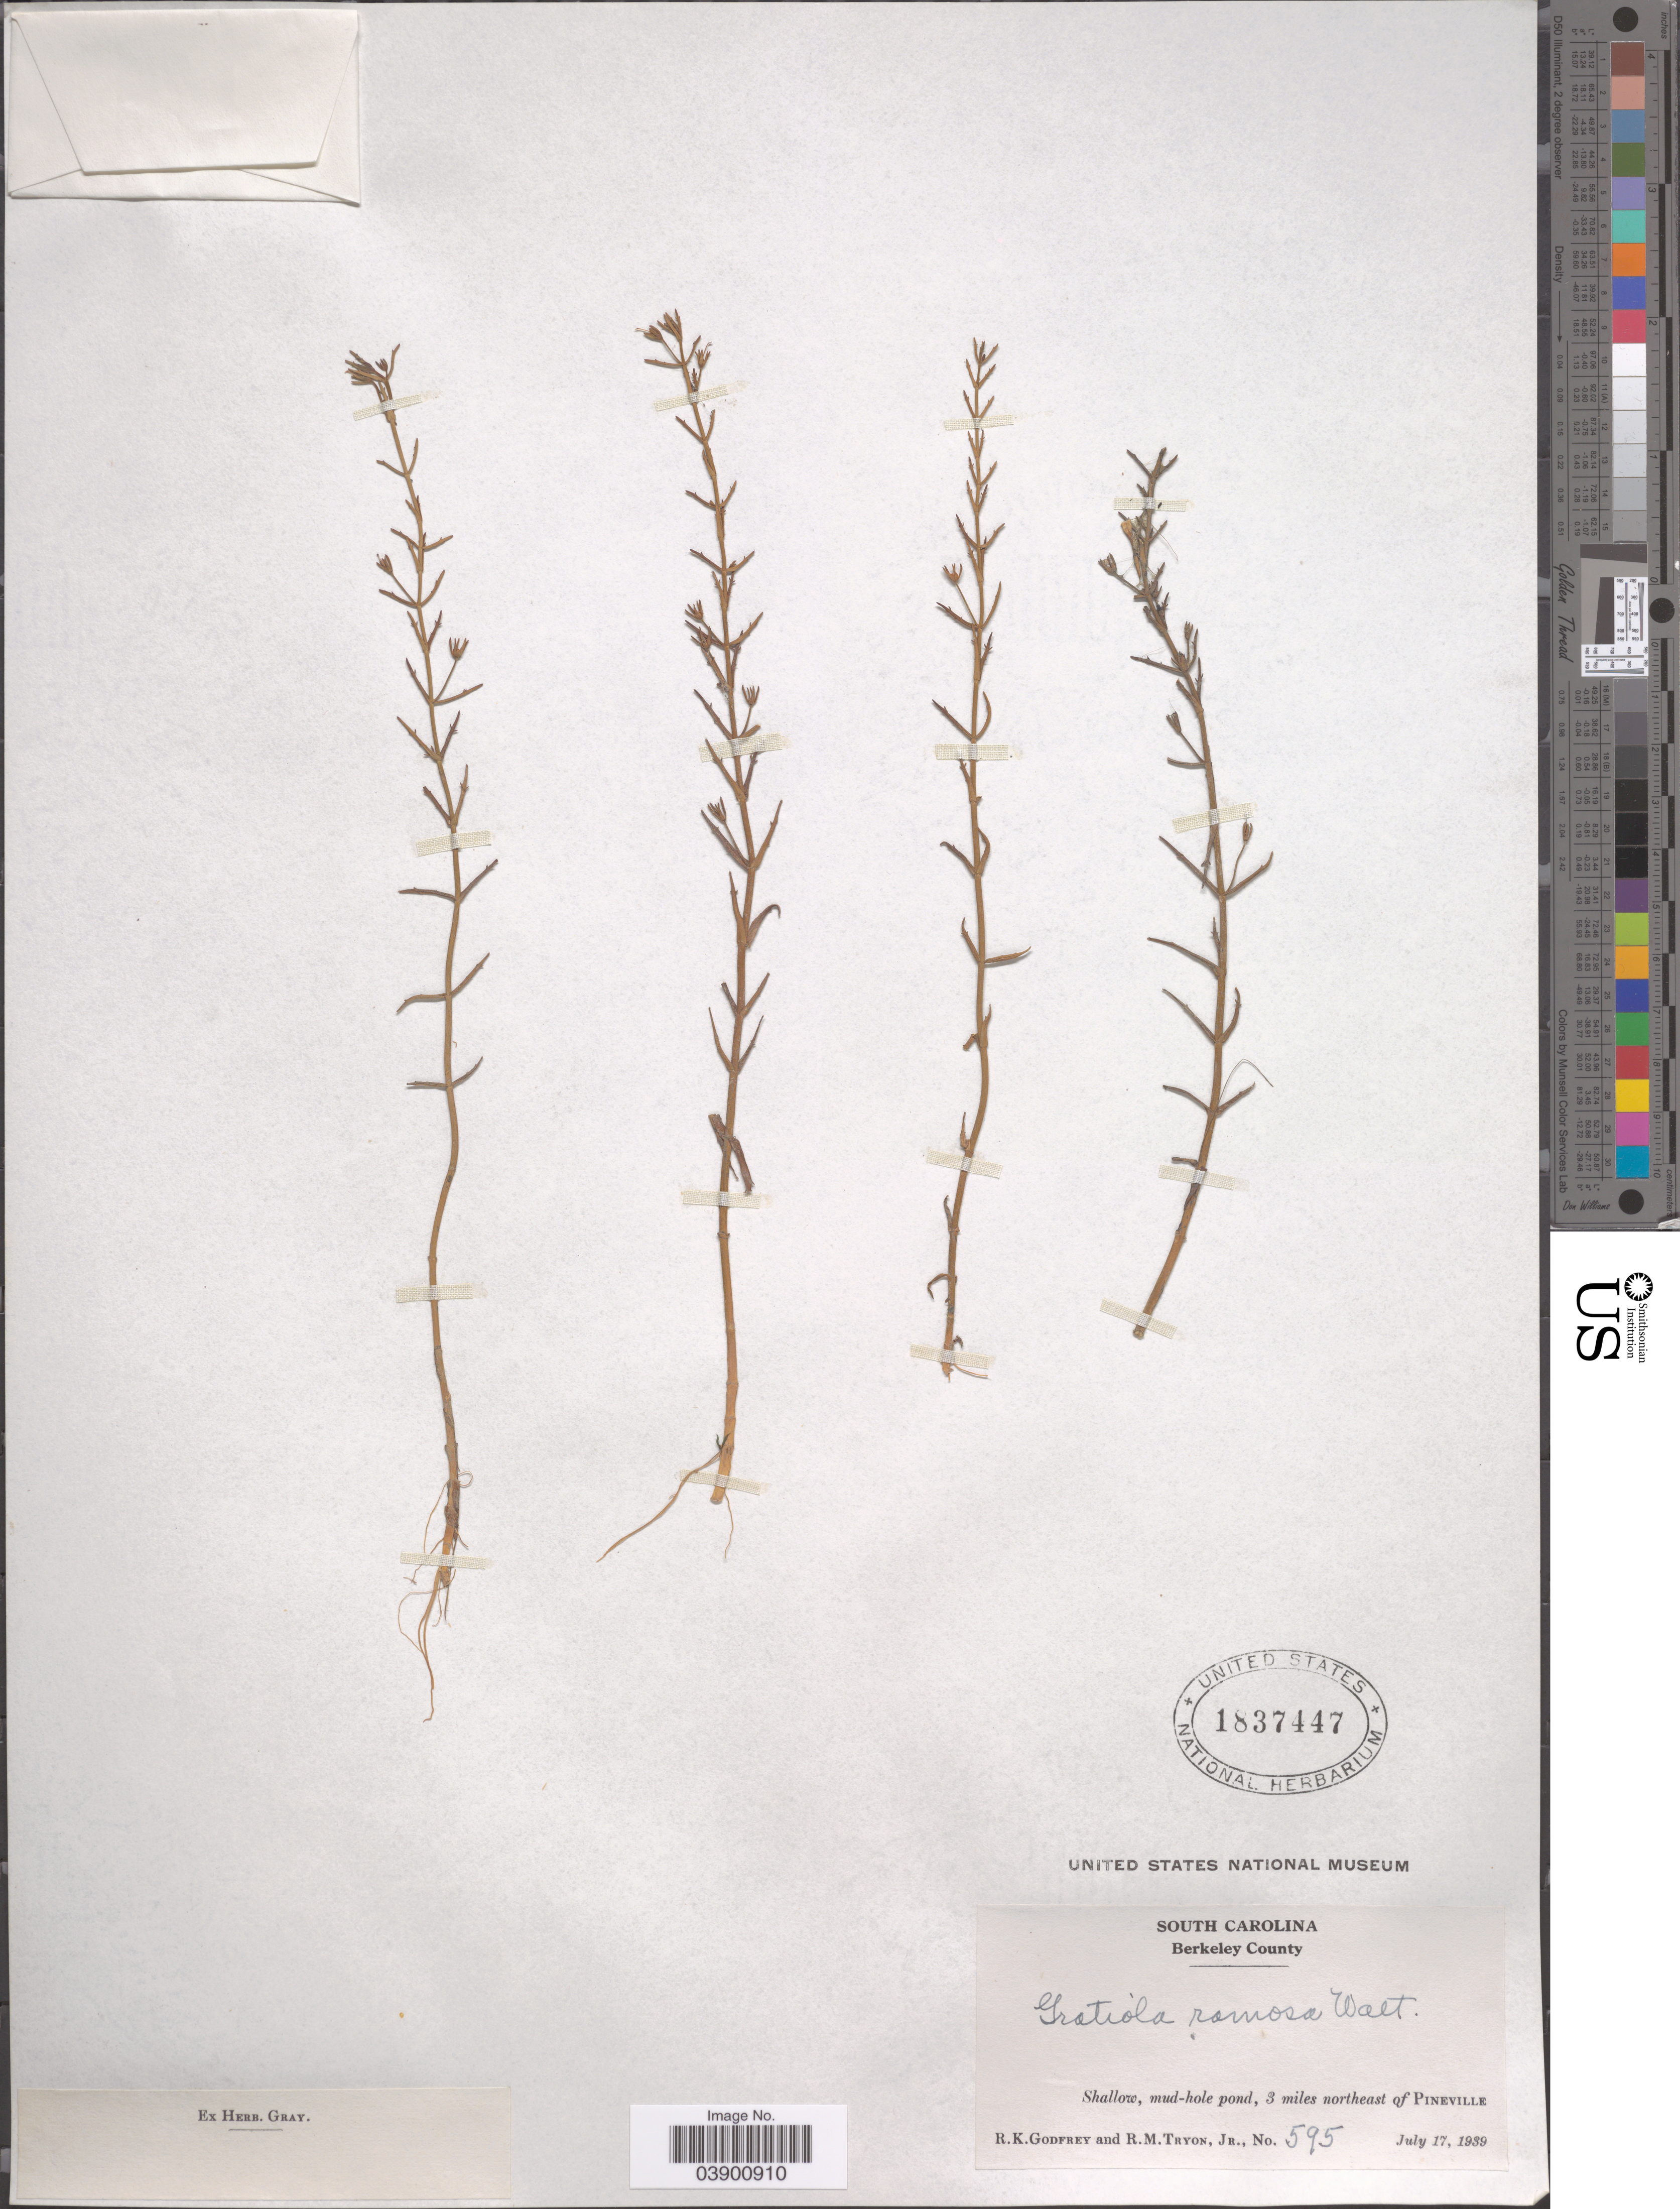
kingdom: Plantae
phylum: Tracheophyta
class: Magnoliopsida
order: Lamiales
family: Plantaginaceae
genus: Gratiola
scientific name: Gratiola ramosa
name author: Walter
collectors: R. K. Godfrey & R. Tryon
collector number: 595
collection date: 1939-07-17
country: United States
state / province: South Carolina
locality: Berkeley County. 3 miles northeast of Pineville.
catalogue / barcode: US 1837447